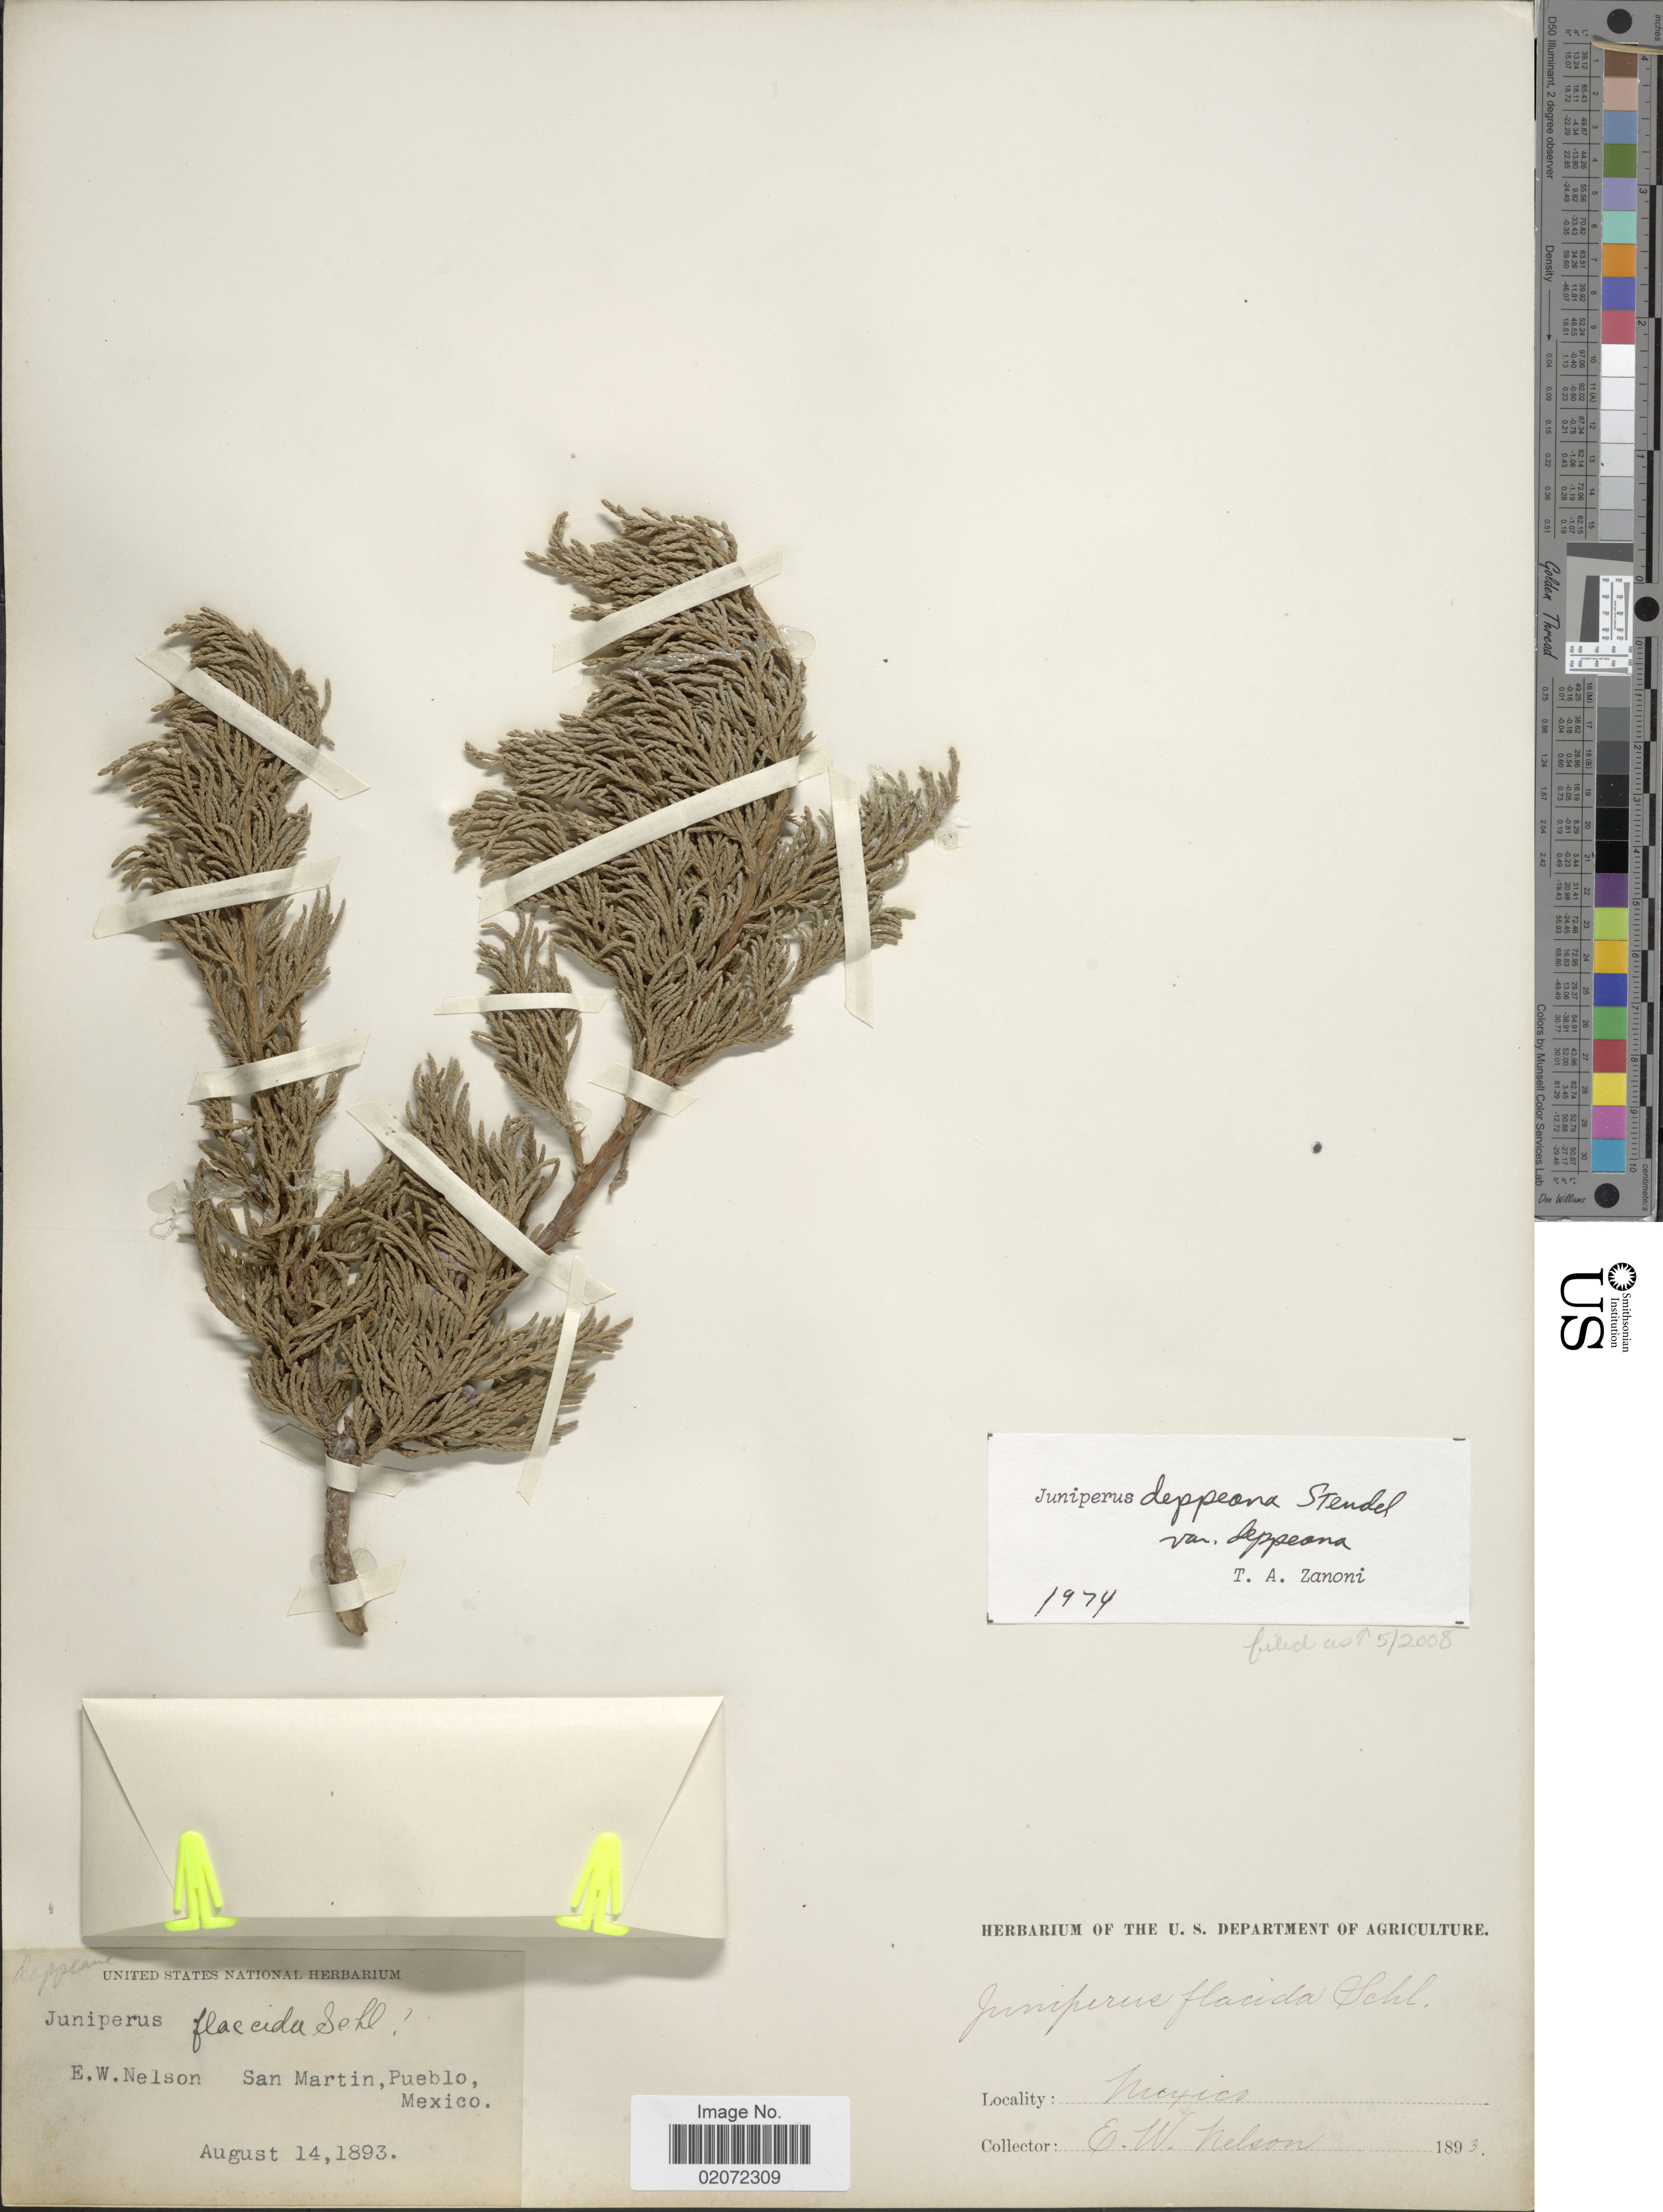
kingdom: Plantae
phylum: Tracheophyta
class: Pinopsida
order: Pinales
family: Cupressaceae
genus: Juniperus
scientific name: Juniperus deppeana var. deppeana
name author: Steud.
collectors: E. W. Nelson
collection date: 1893-08-14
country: Mexico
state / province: Puebla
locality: San Martin